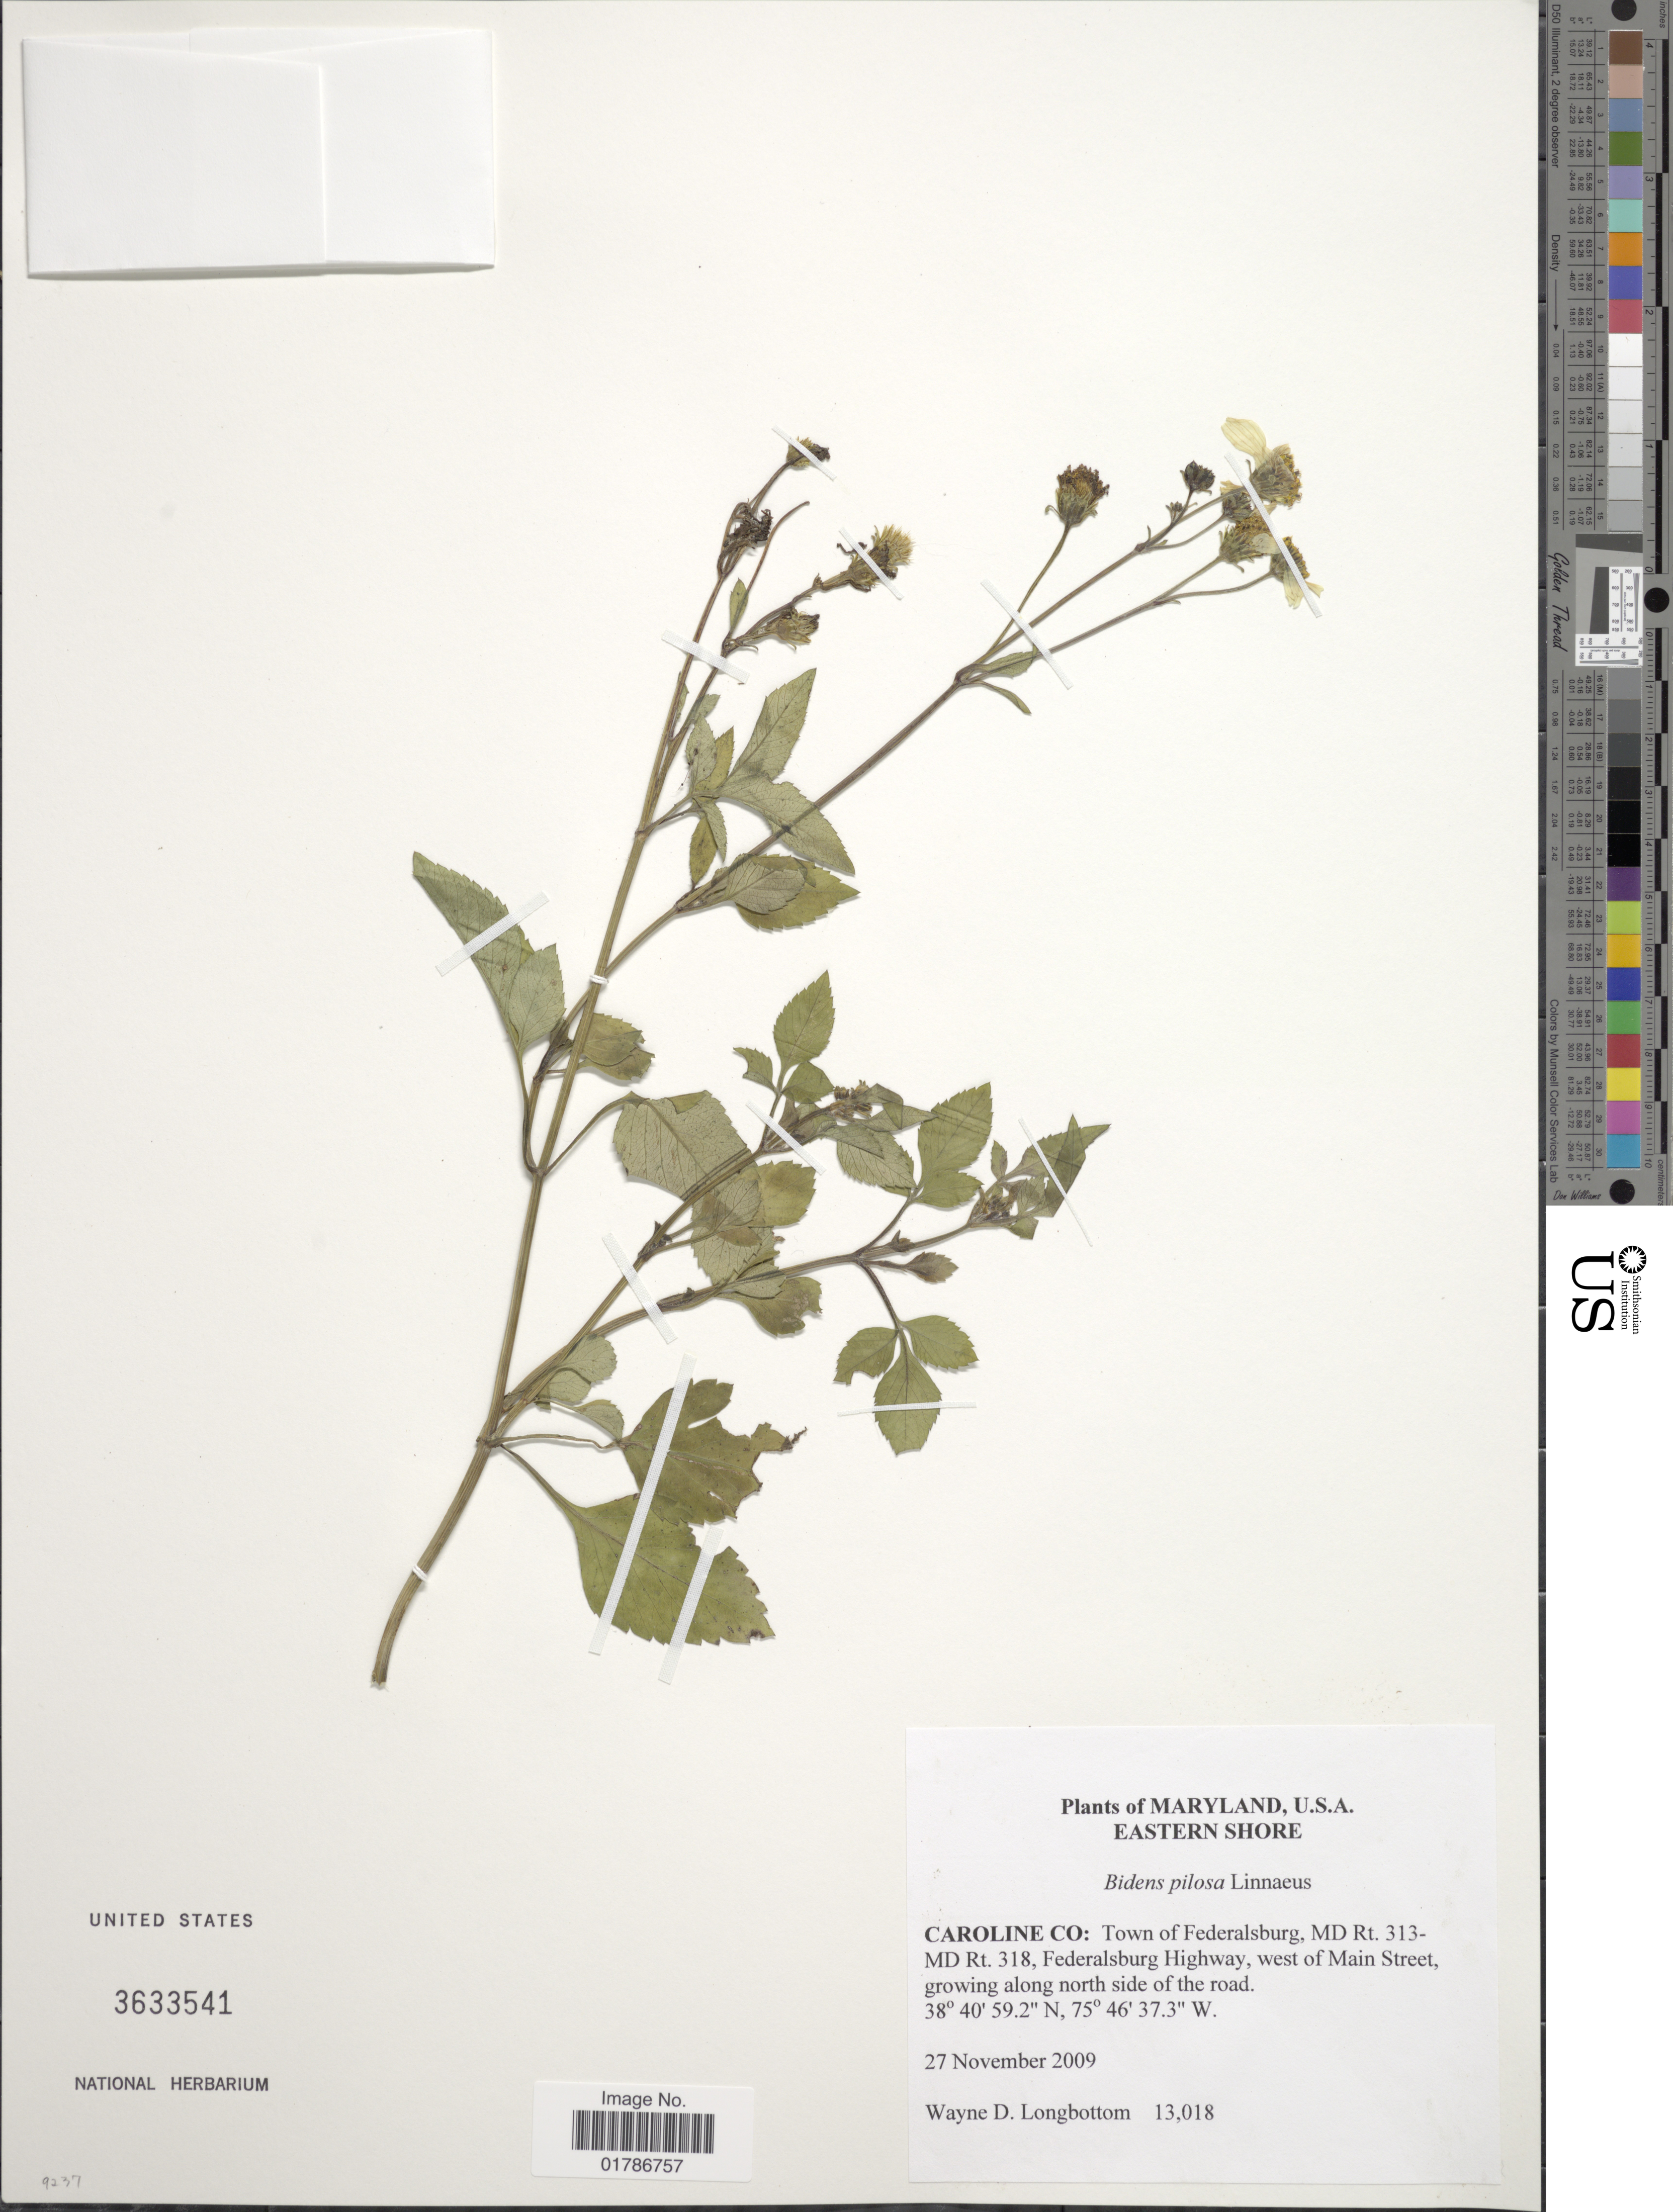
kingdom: Plantae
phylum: Tracheophyta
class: Magnoliopsida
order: Asterales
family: Asteraceae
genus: Bidens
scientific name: Bidens pilosa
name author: L.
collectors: W. D. Longbottom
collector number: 13018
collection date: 2009-11-27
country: United States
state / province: Maryland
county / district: Caroline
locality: Eastern Shore, Caroline Co., Town of Federalsburg, MD Rt. 313-MD Rt. 318, Federalsburg Highway, west of Main Street, growing along north side of the road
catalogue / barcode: US 3633541